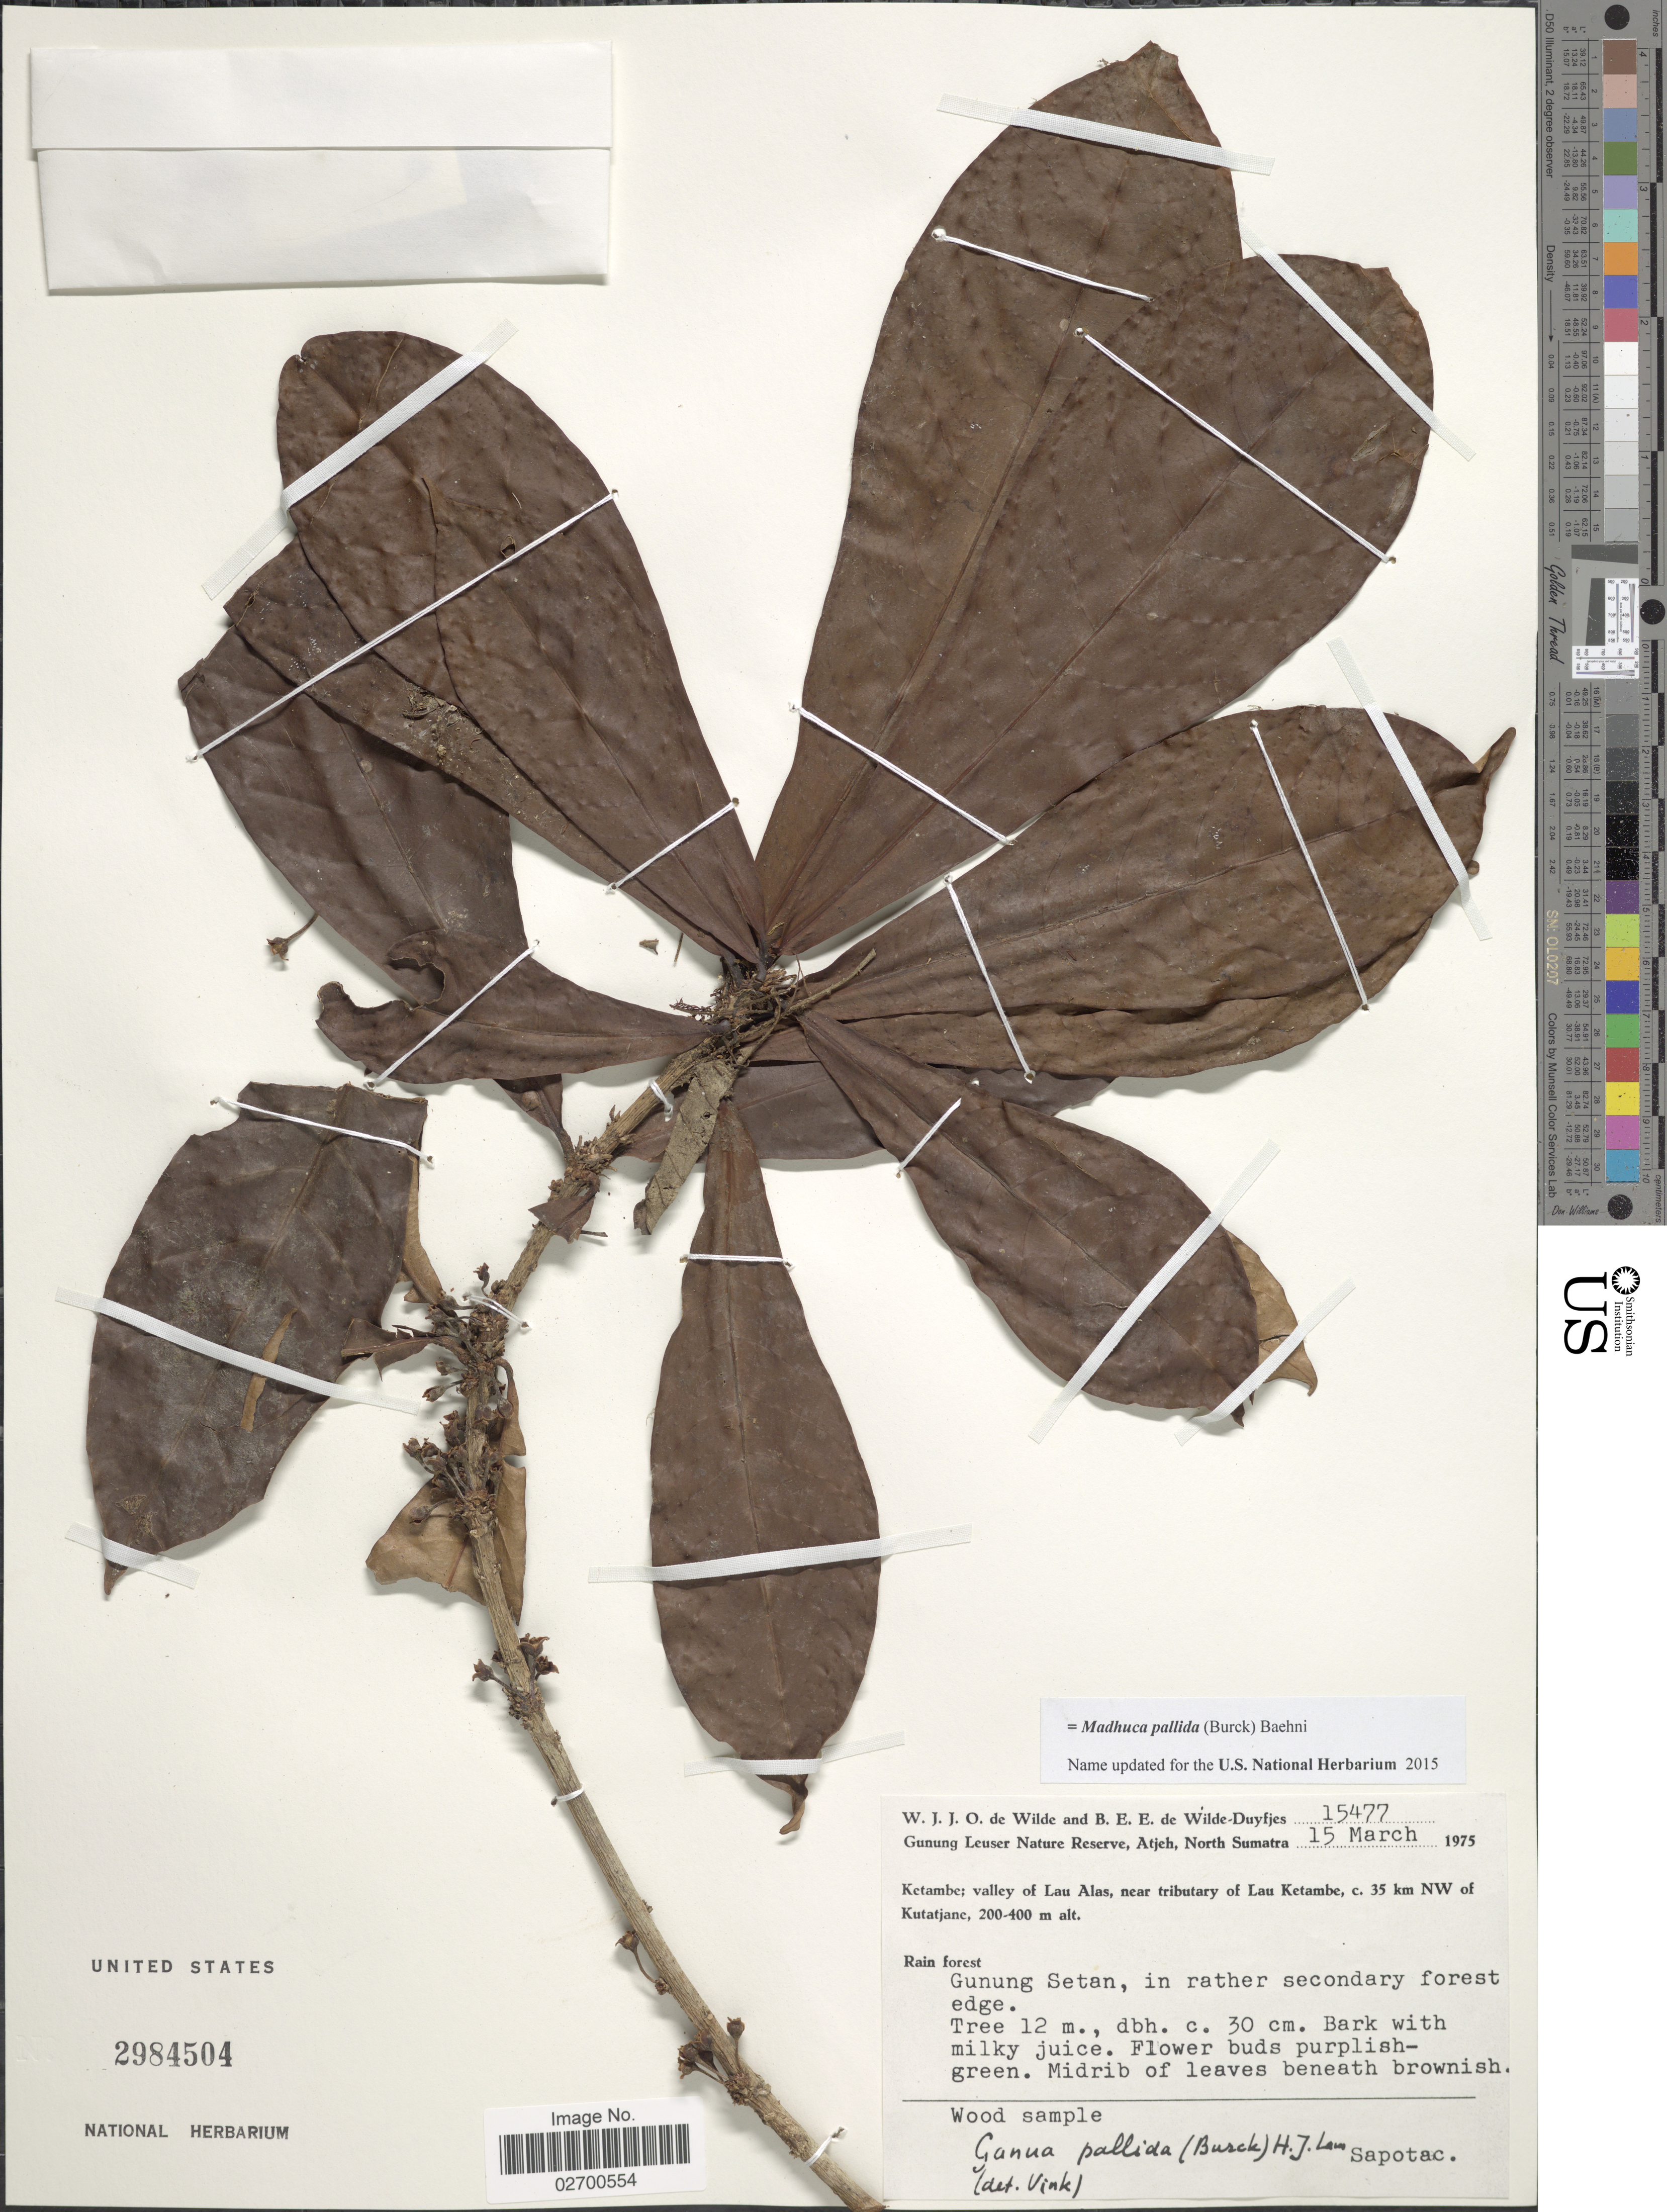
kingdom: Plantae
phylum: Tracheophyta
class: Magnoliopsida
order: Ericales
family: Sapotaceae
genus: Madhuca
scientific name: Madhuca pallida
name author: (Burck) Baehni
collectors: W. J. de Wilde & B. E. de Wilde-Duyfjes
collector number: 15477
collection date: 1975-03-15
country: Indonesia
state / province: Sumatra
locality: Gunung Leuser Nature Reserve, Atjeh, North Sumatra. Ketambe; valley of Lau Alas, near tributary of Lau Ketambe, c. 35 km NW of Kutatjane. Gunung Setan.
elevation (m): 200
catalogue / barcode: US 2984504